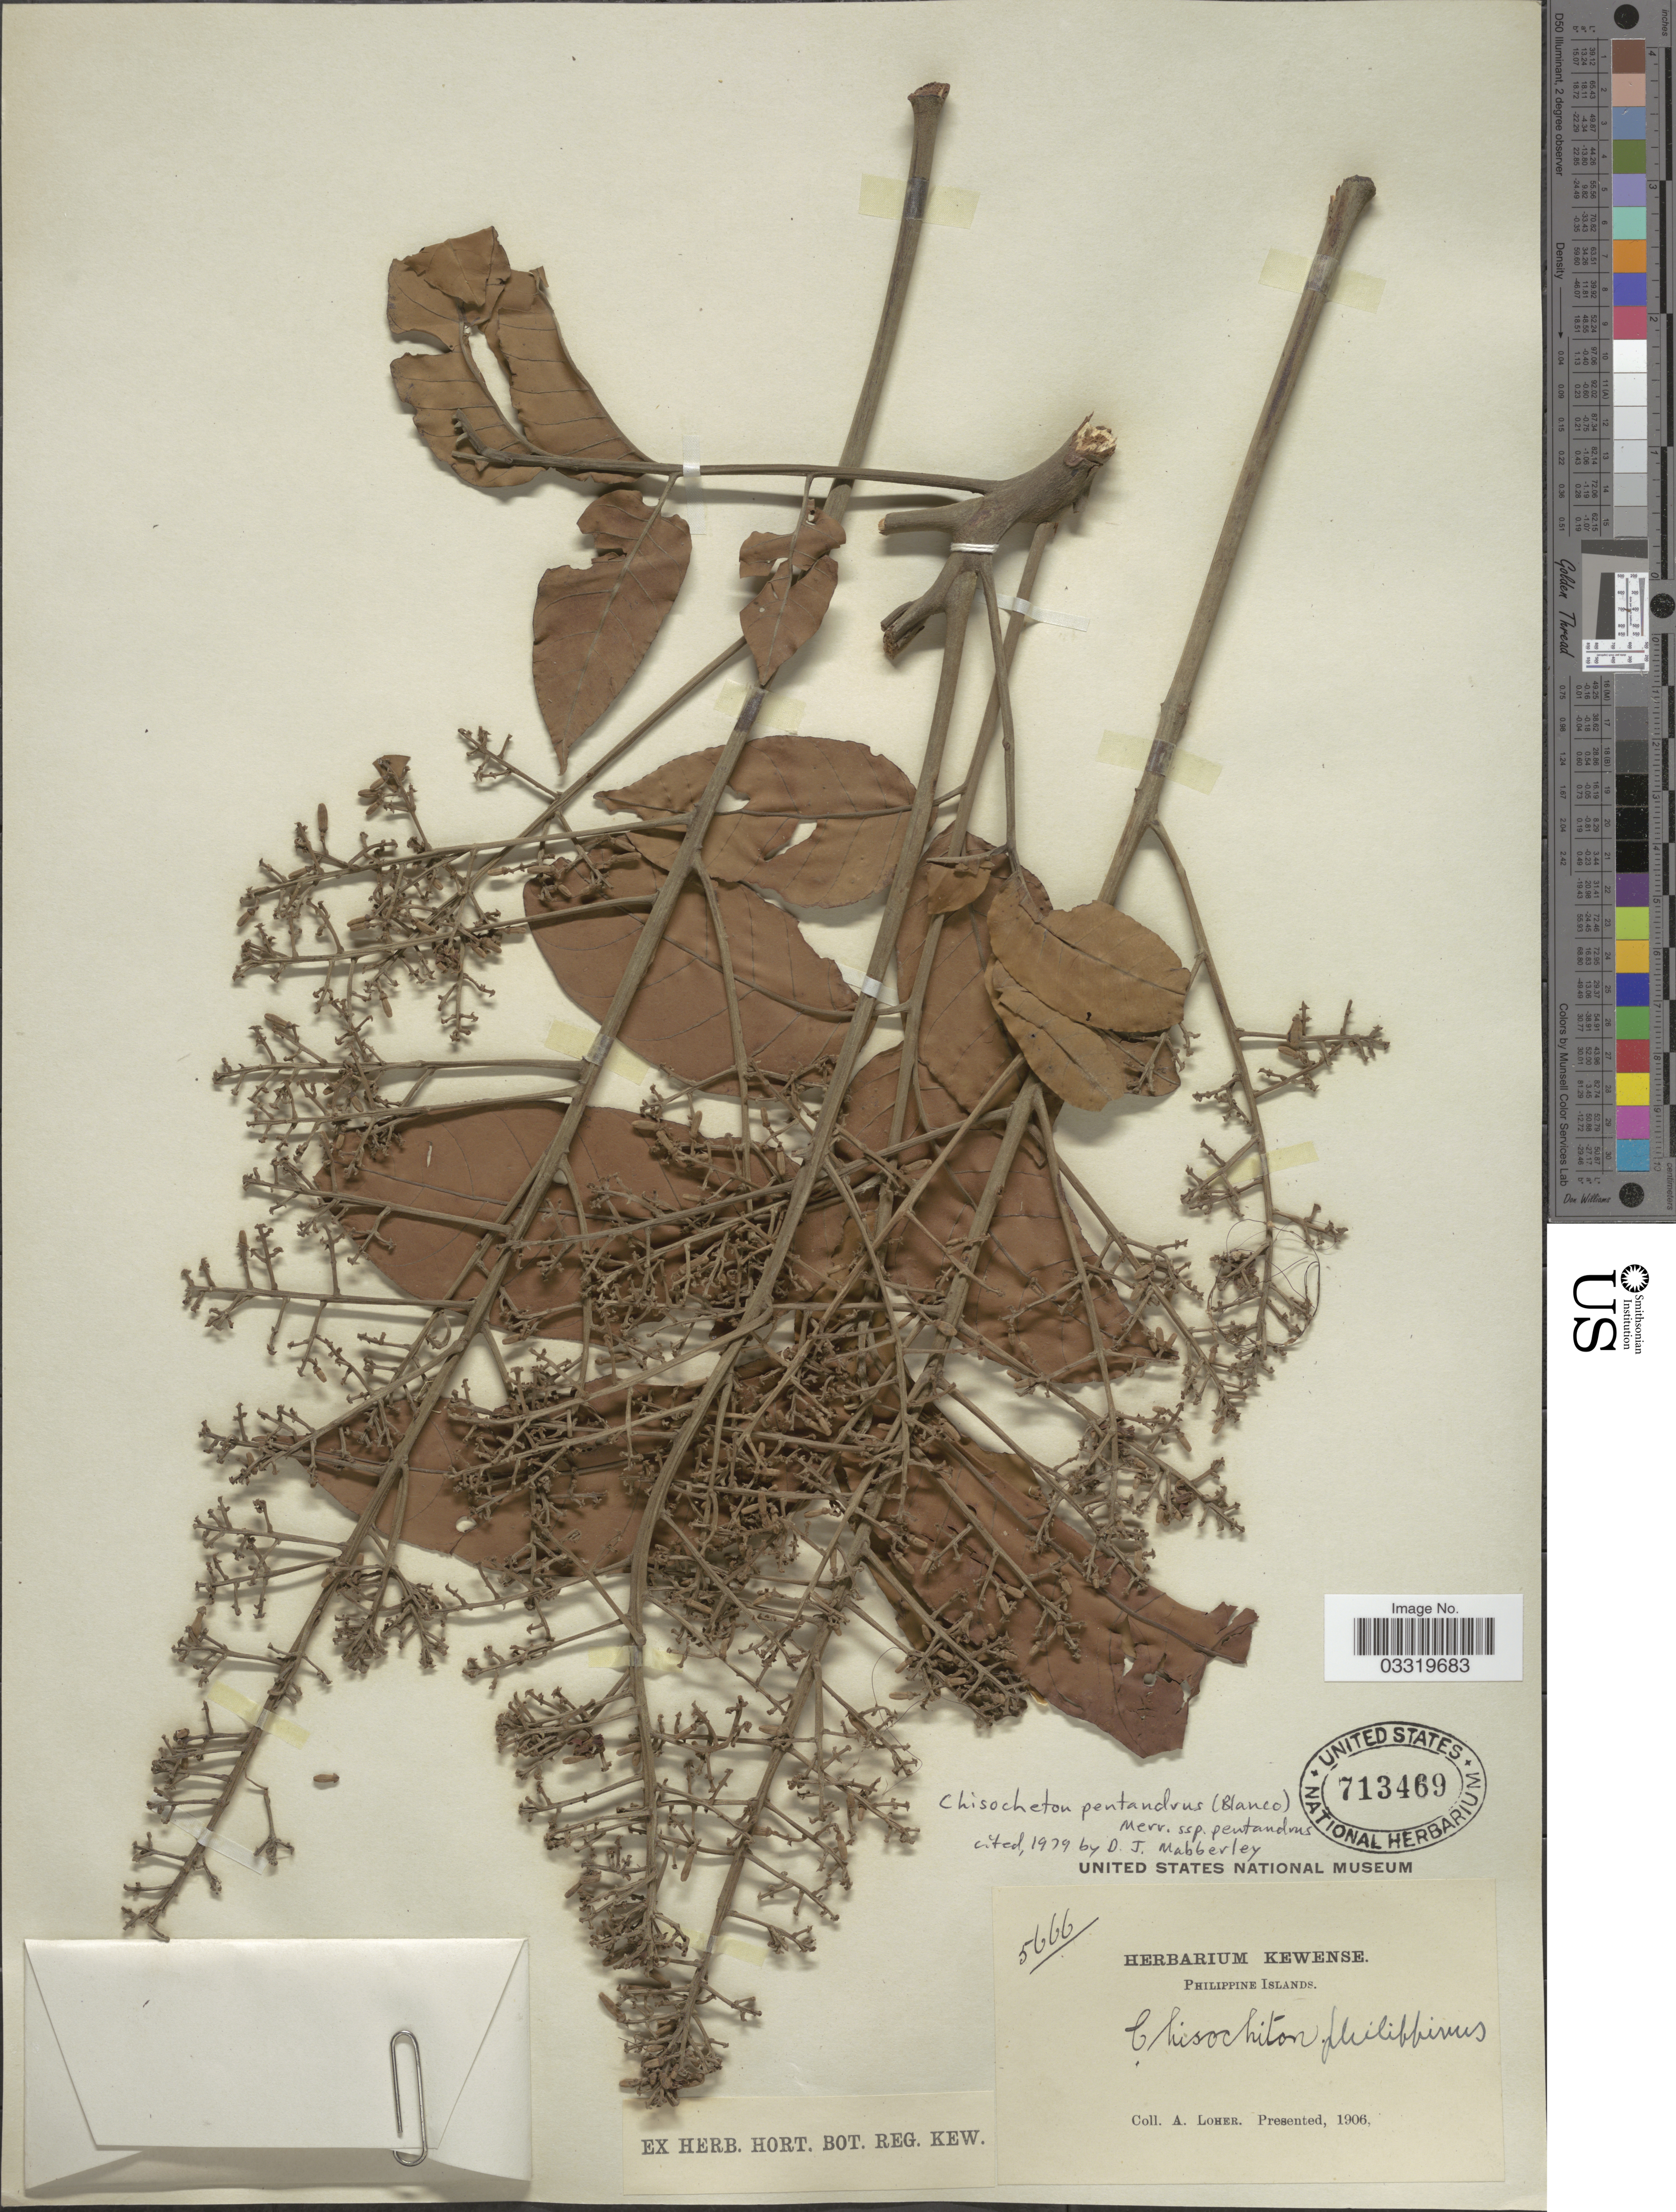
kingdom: Plantae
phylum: Tracheophyta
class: Magnoliopsida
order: Sapindales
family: Meliaceae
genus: Chisocheton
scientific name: Chisocheton pentandrus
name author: (Blanco) Merr.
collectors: A. Loher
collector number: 5666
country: Philippines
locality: Philippine Islands.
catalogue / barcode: US 713469